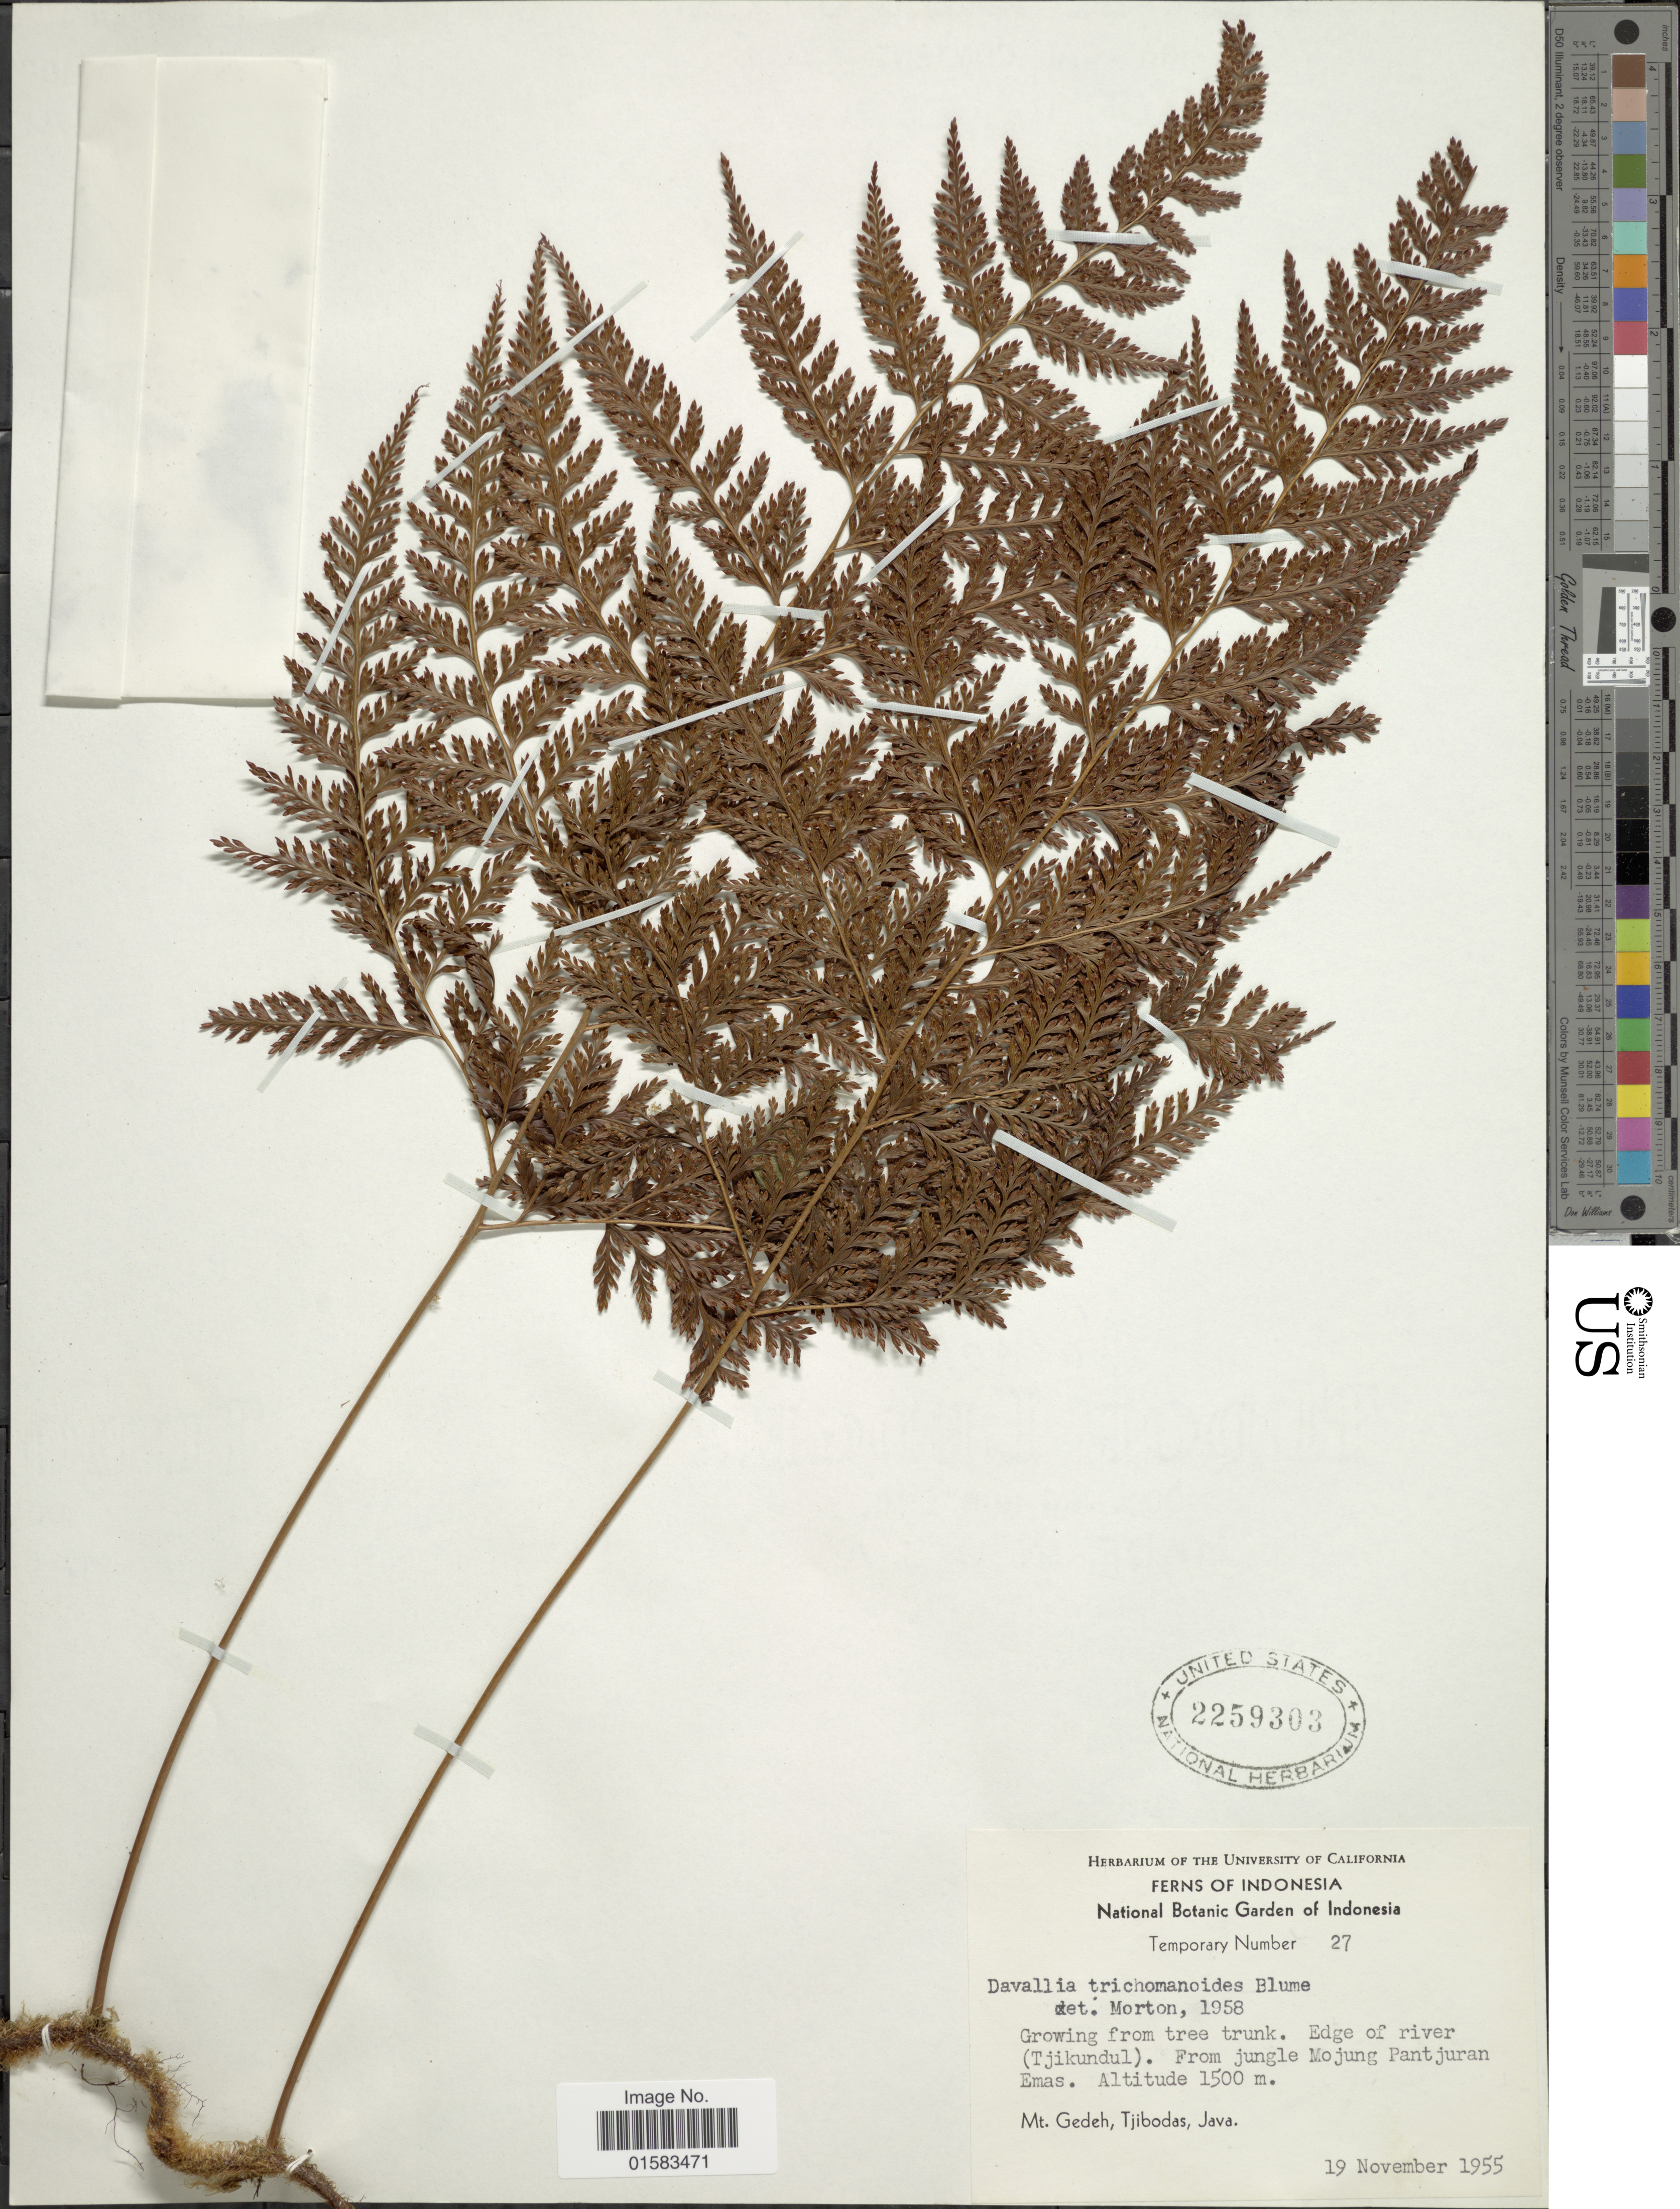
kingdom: Plantae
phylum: Tracheophyta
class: Polypodiopsida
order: Polypodiales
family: Davalliaceae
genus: Davallia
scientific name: Davallia trichomanoides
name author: Blume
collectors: National Botanic Garden of Indonesia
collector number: Temporary Number 27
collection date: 1955-11-19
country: Indonesia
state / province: Java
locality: Mt. Gedeh, Tjibodas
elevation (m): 1500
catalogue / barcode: US 2259303